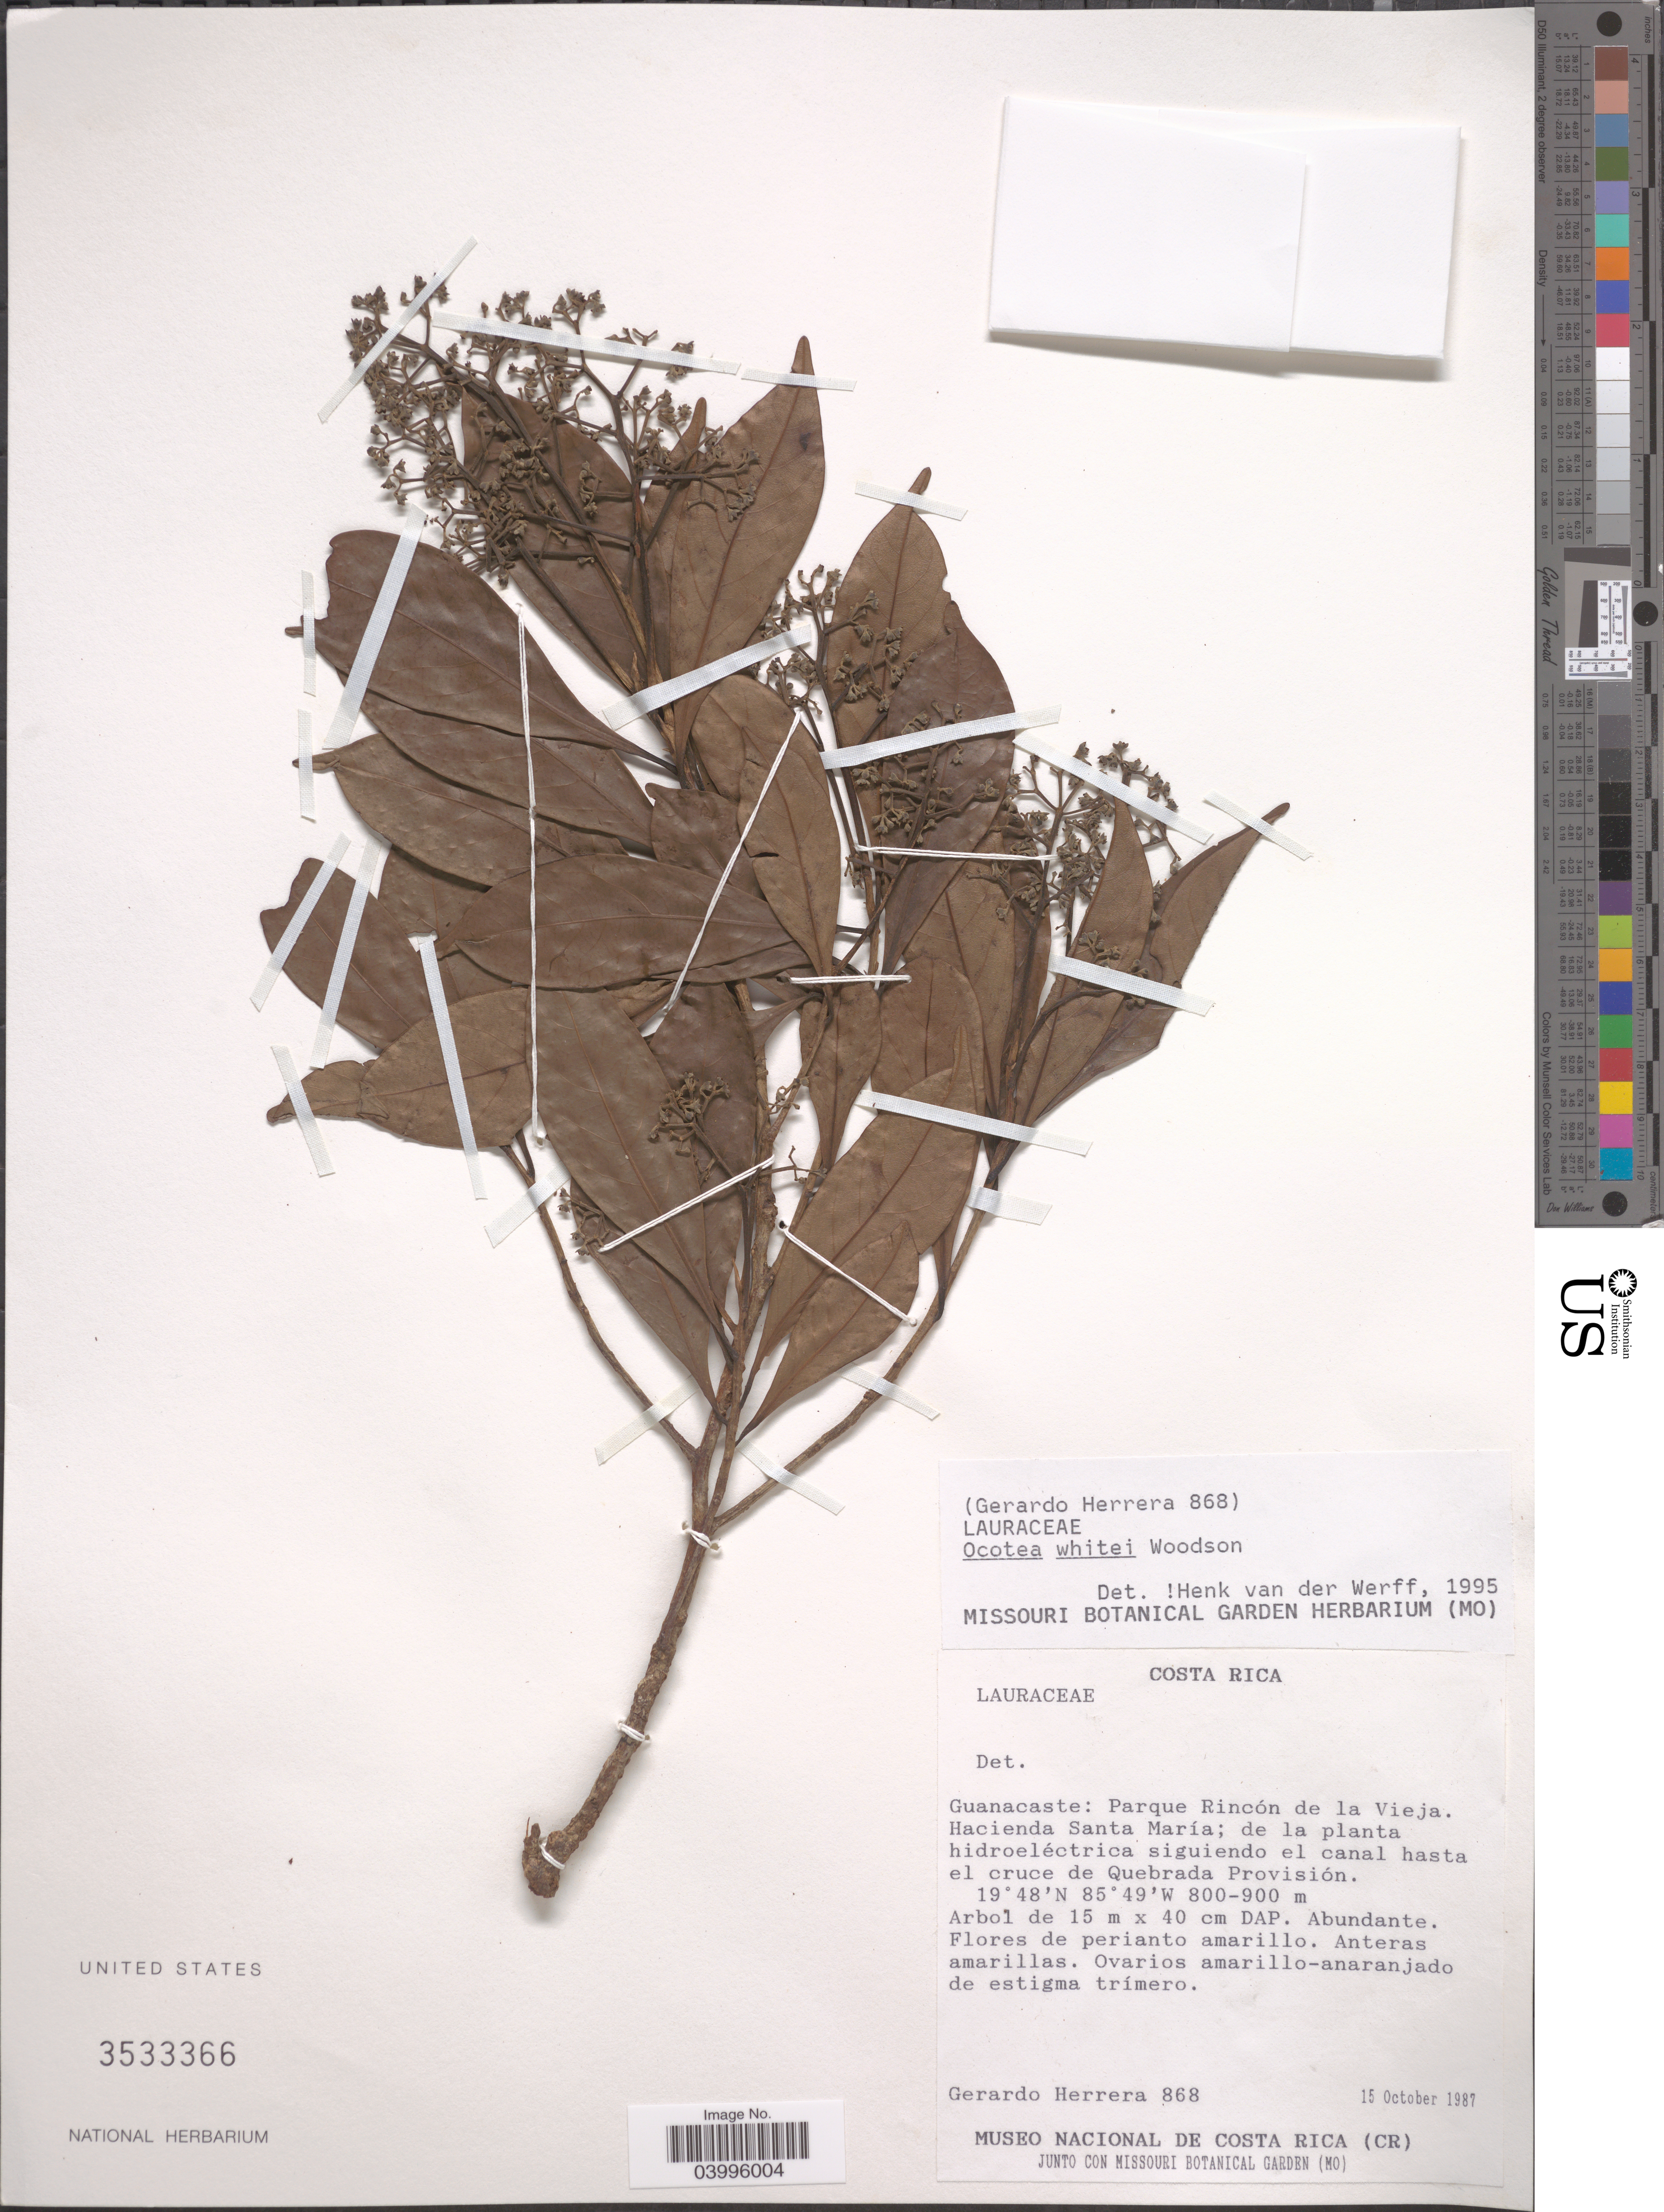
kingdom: Plantae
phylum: Tracheophyta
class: Magnoliopsida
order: Laurales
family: Lauraceae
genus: Ocotea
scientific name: Ocotea whitei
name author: Woodson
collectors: G. Herrera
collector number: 868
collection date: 1987-10-15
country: Costa Rica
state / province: Guanacaste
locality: Parque Rincón de la Vieja. Hacienda Santa María; de la planta hidroeléctrica siguiendo el canal hasta el cruce de Quebrada Provisión.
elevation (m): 800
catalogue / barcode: US 3533366